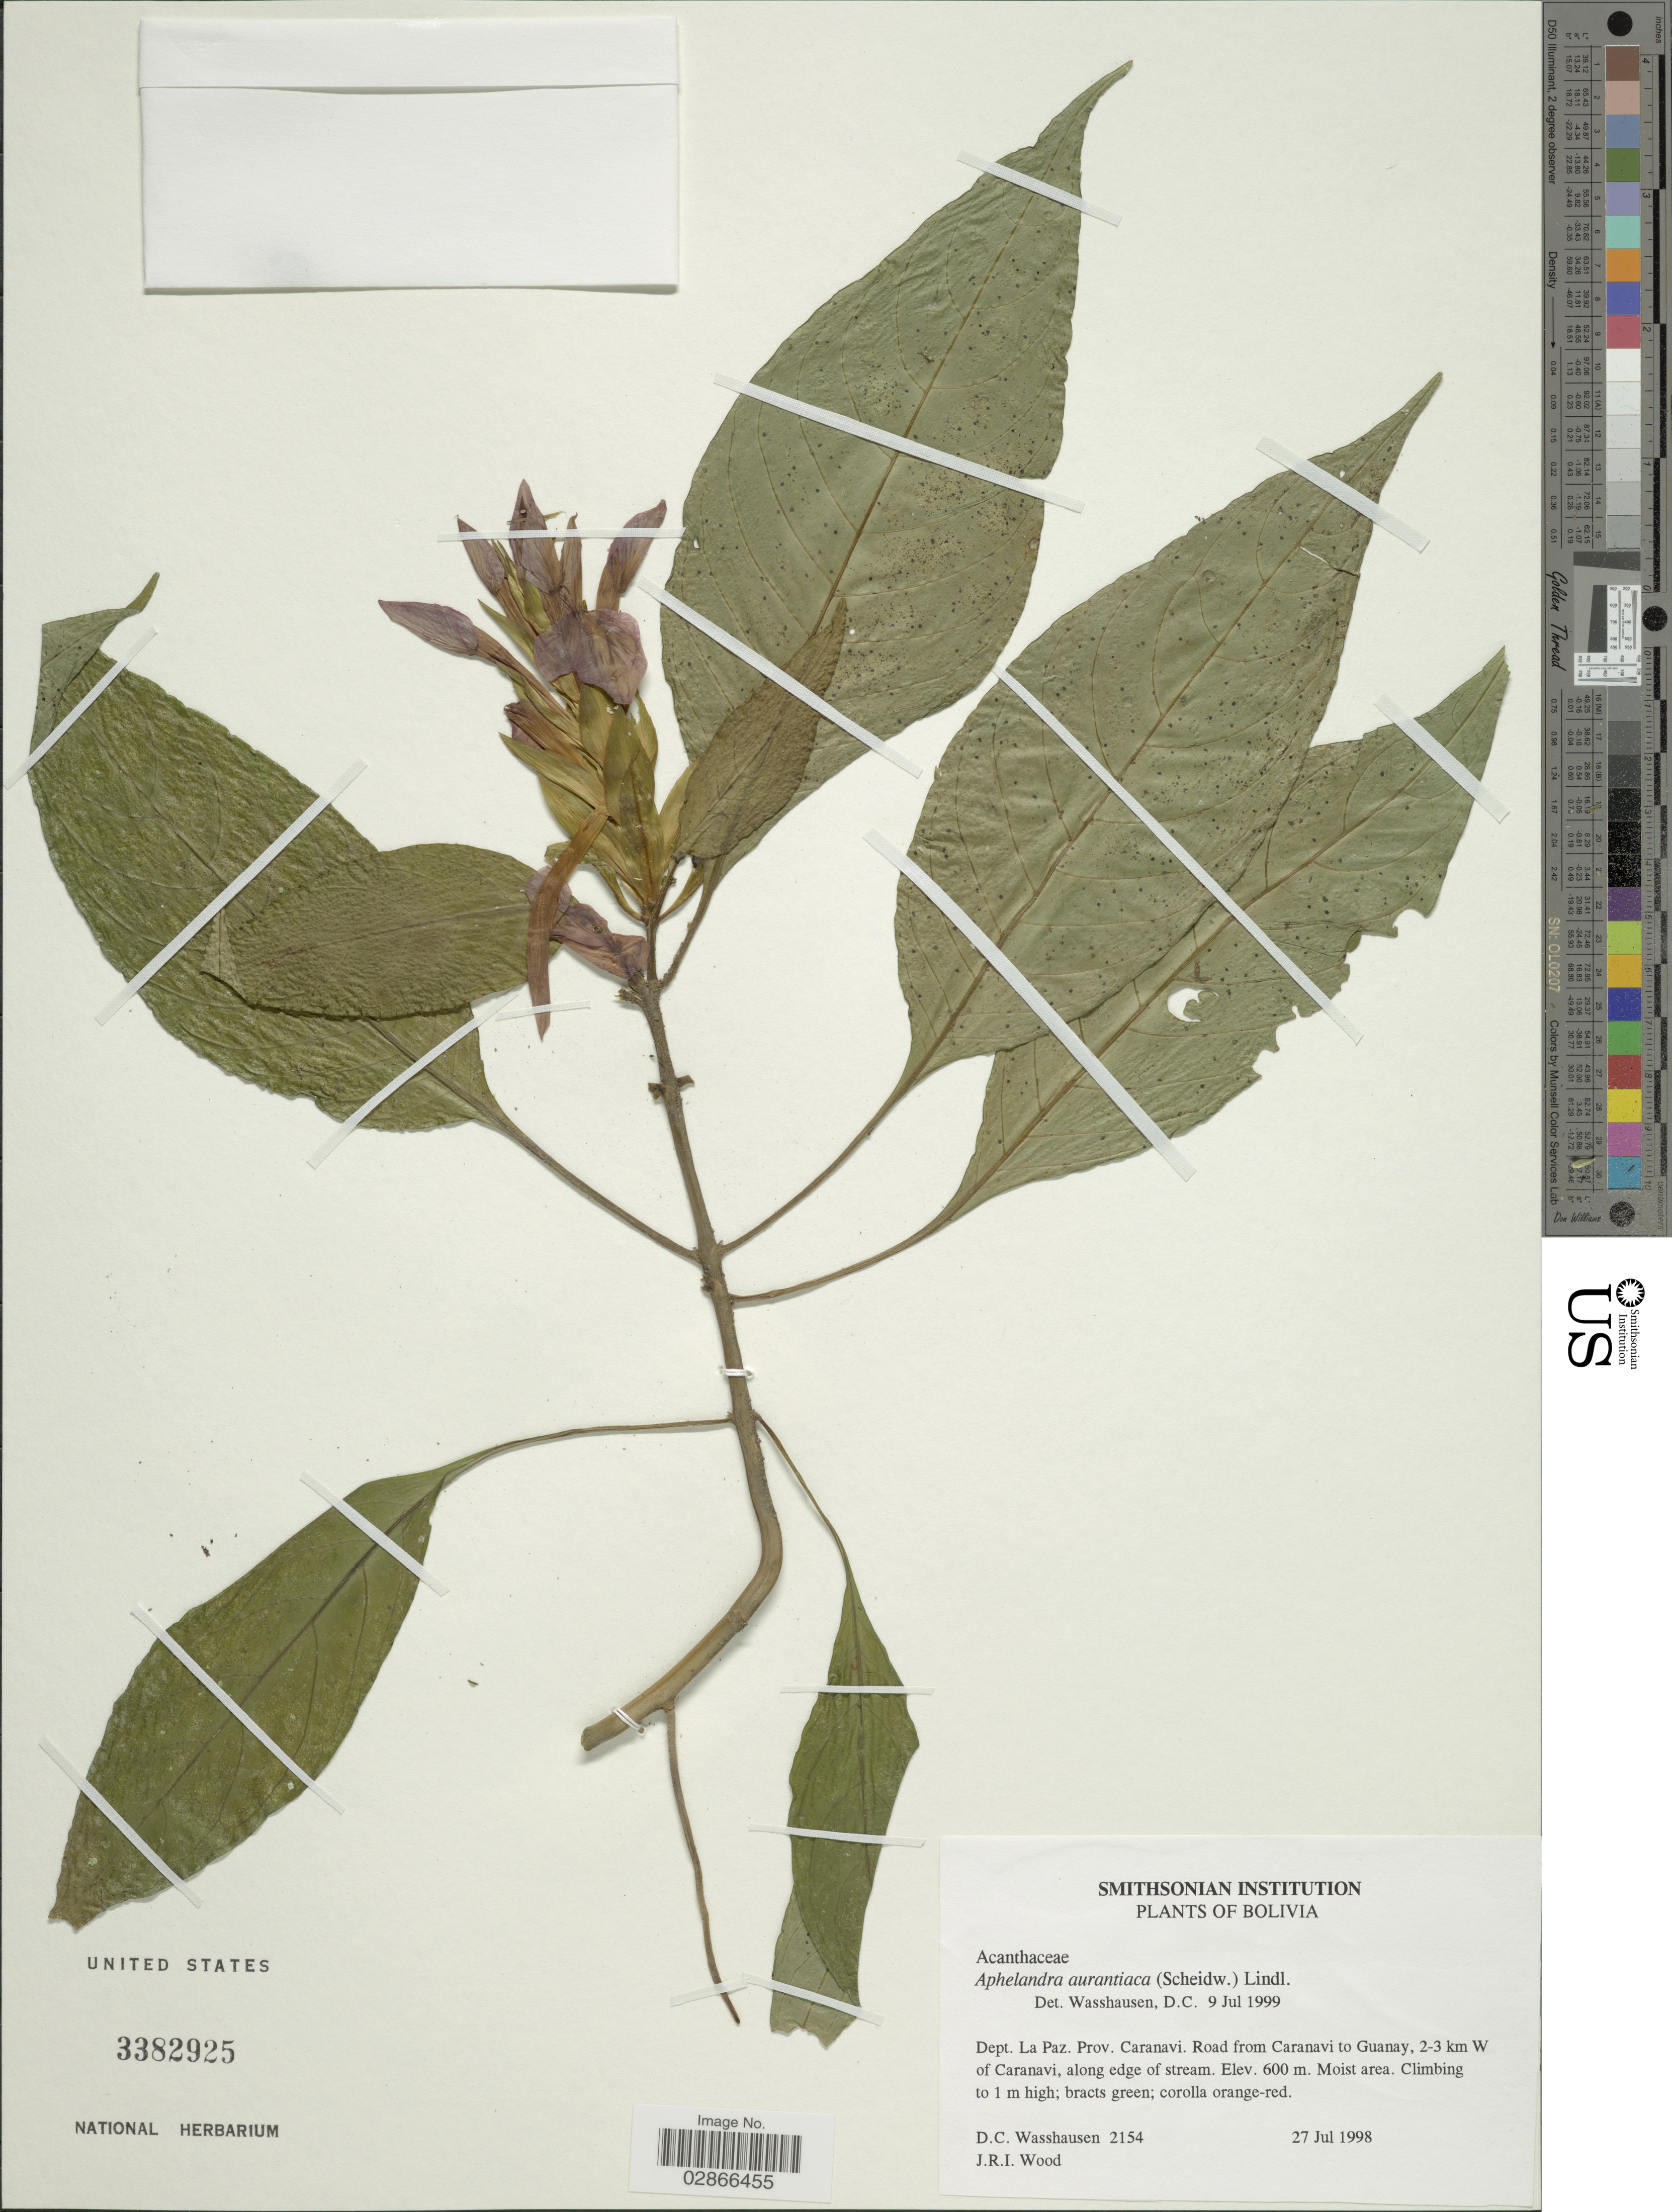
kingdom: Plantae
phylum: Tracheophyta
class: Magnoliopsida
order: Lamiales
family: Acanthaceae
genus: Aphelandra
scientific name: Aphelandra aurantiaca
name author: (Scheidw.) Lindl.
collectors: D. C. Wasshausen & J. R. I. Wood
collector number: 2154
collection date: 1998-07-27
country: Bolivia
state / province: La Paz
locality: Dept. La Paz. Prov. Caranavi. Road from Caranavi to Guanay, 2-3 km W of Caranavi, along edge of stream.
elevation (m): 600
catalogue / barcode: US 3382925